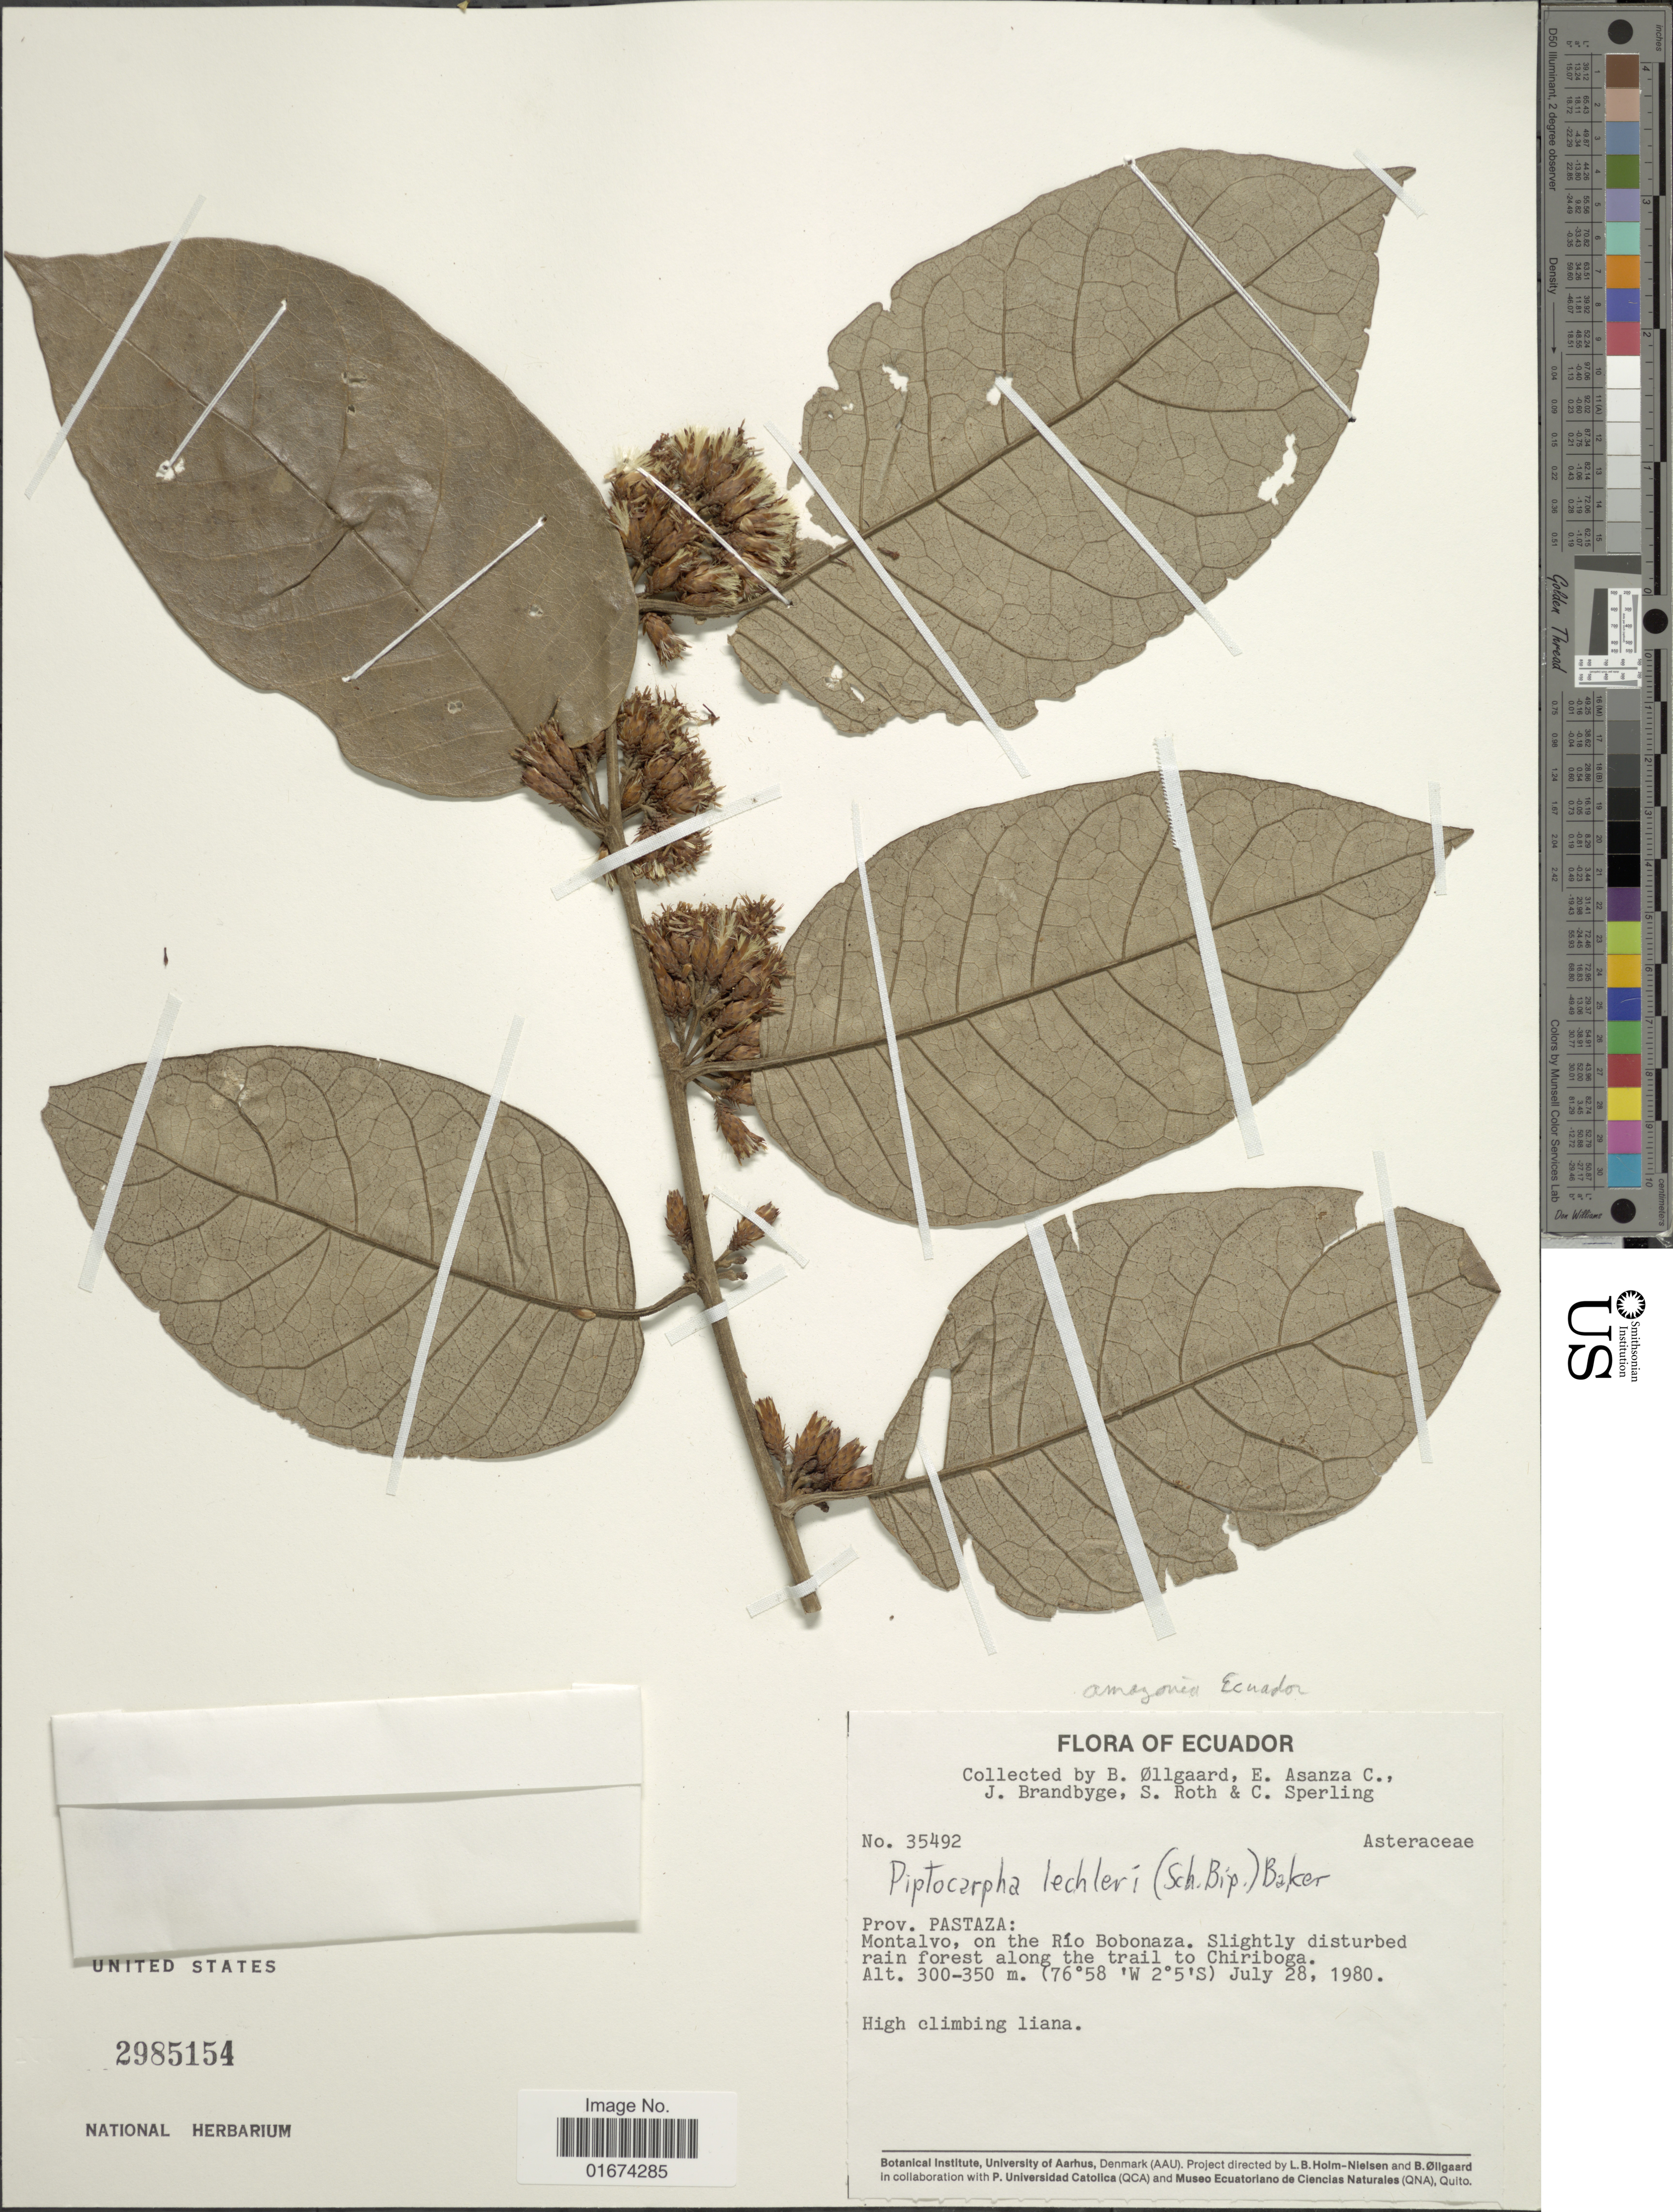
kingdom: Plantae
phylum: Tracheophyta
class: Magnoliopsida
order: Asterales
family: Asteraceae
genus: Piptocarpha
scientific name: Piptocarpha lechleri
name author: (Sch. Bip.) Baker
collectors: B. Øllgaard, E. Asanza C., J. Brandbyge, S. Roth & C. Sperling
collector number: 35492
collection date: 1980-07-28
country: Ecuador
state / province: Pastaza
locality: Montalvo, on the Río Bobonaza. Slightly disturbed rain forest along the trail to Chiriboga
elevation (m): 300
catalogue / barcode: US 2985154